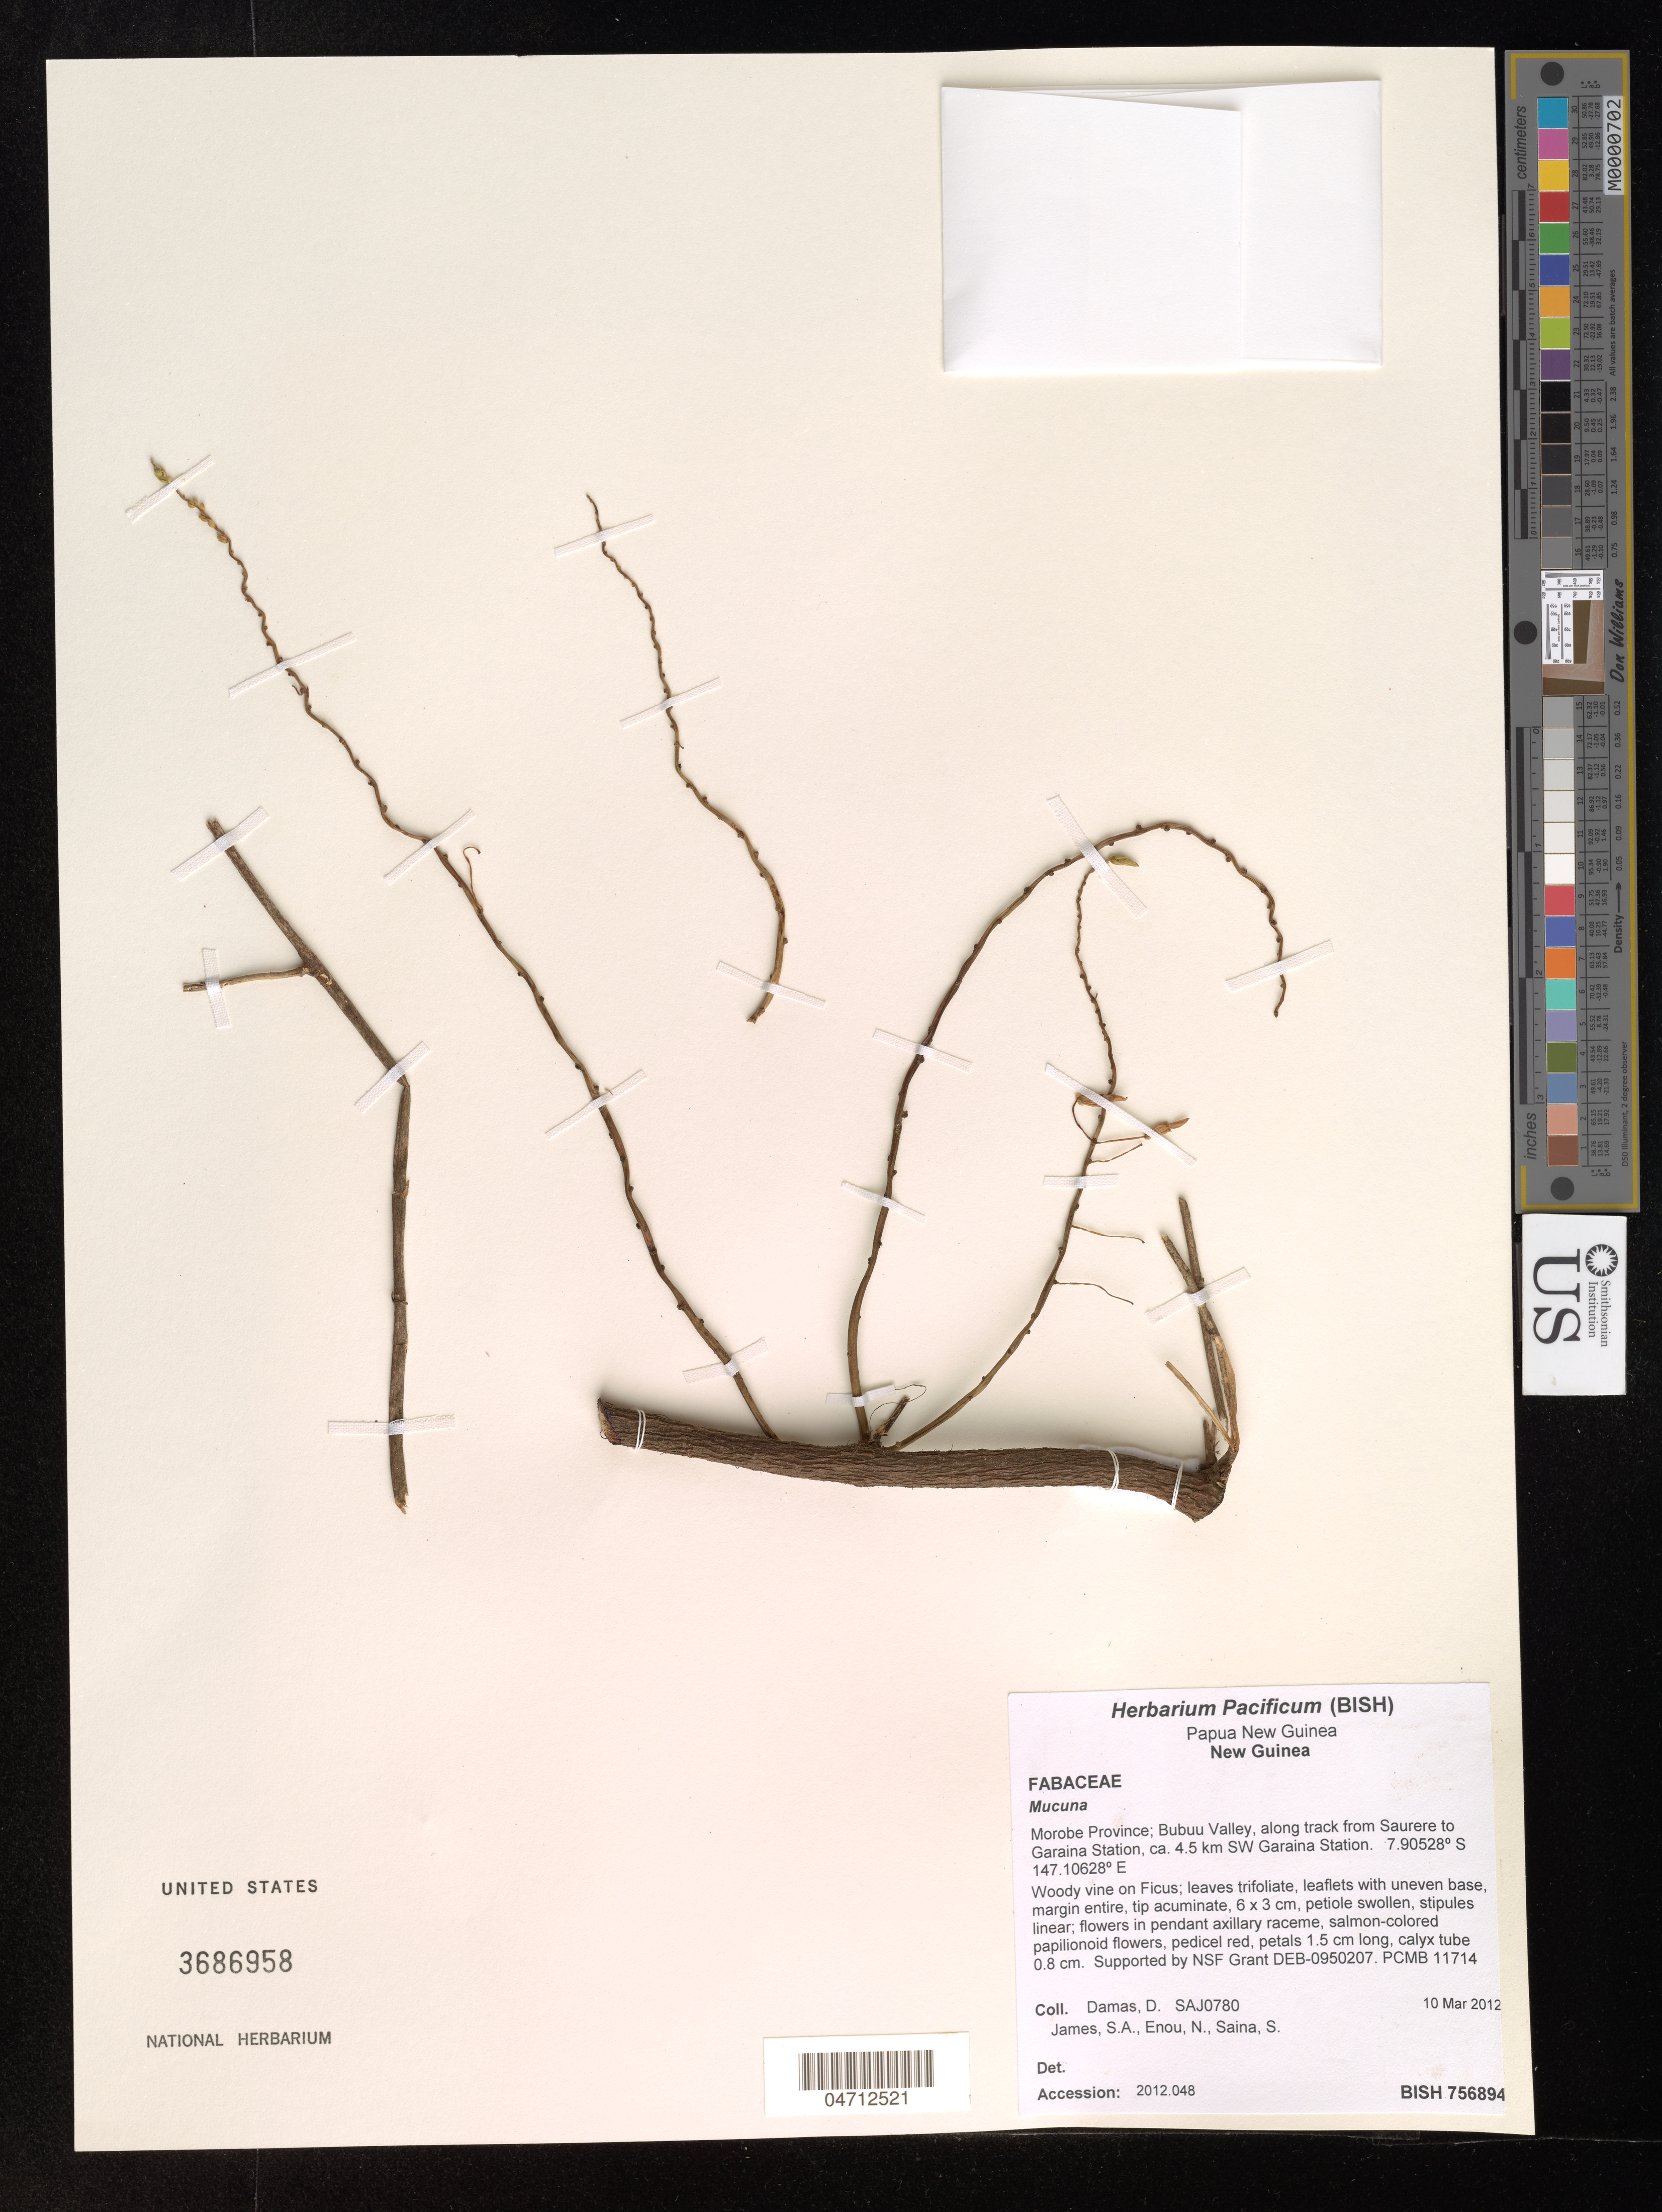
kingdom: Plantae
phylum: Tracheophyta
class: Magnoliopsida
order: Fabales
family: Fabaceae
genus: Mucuna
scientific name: Mucuna sp.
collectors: D. Damas, S. James, N. Enou & E. David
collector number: SAJ0780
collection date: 2012-03-10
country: Papua New Guinea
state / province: Morobe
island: New Guinea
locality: New Guinea. Bubuu Valley, along track from Saurere to Garaina Station, ca. 4.5 km SW Garaina Station.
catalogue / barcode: US 3686958